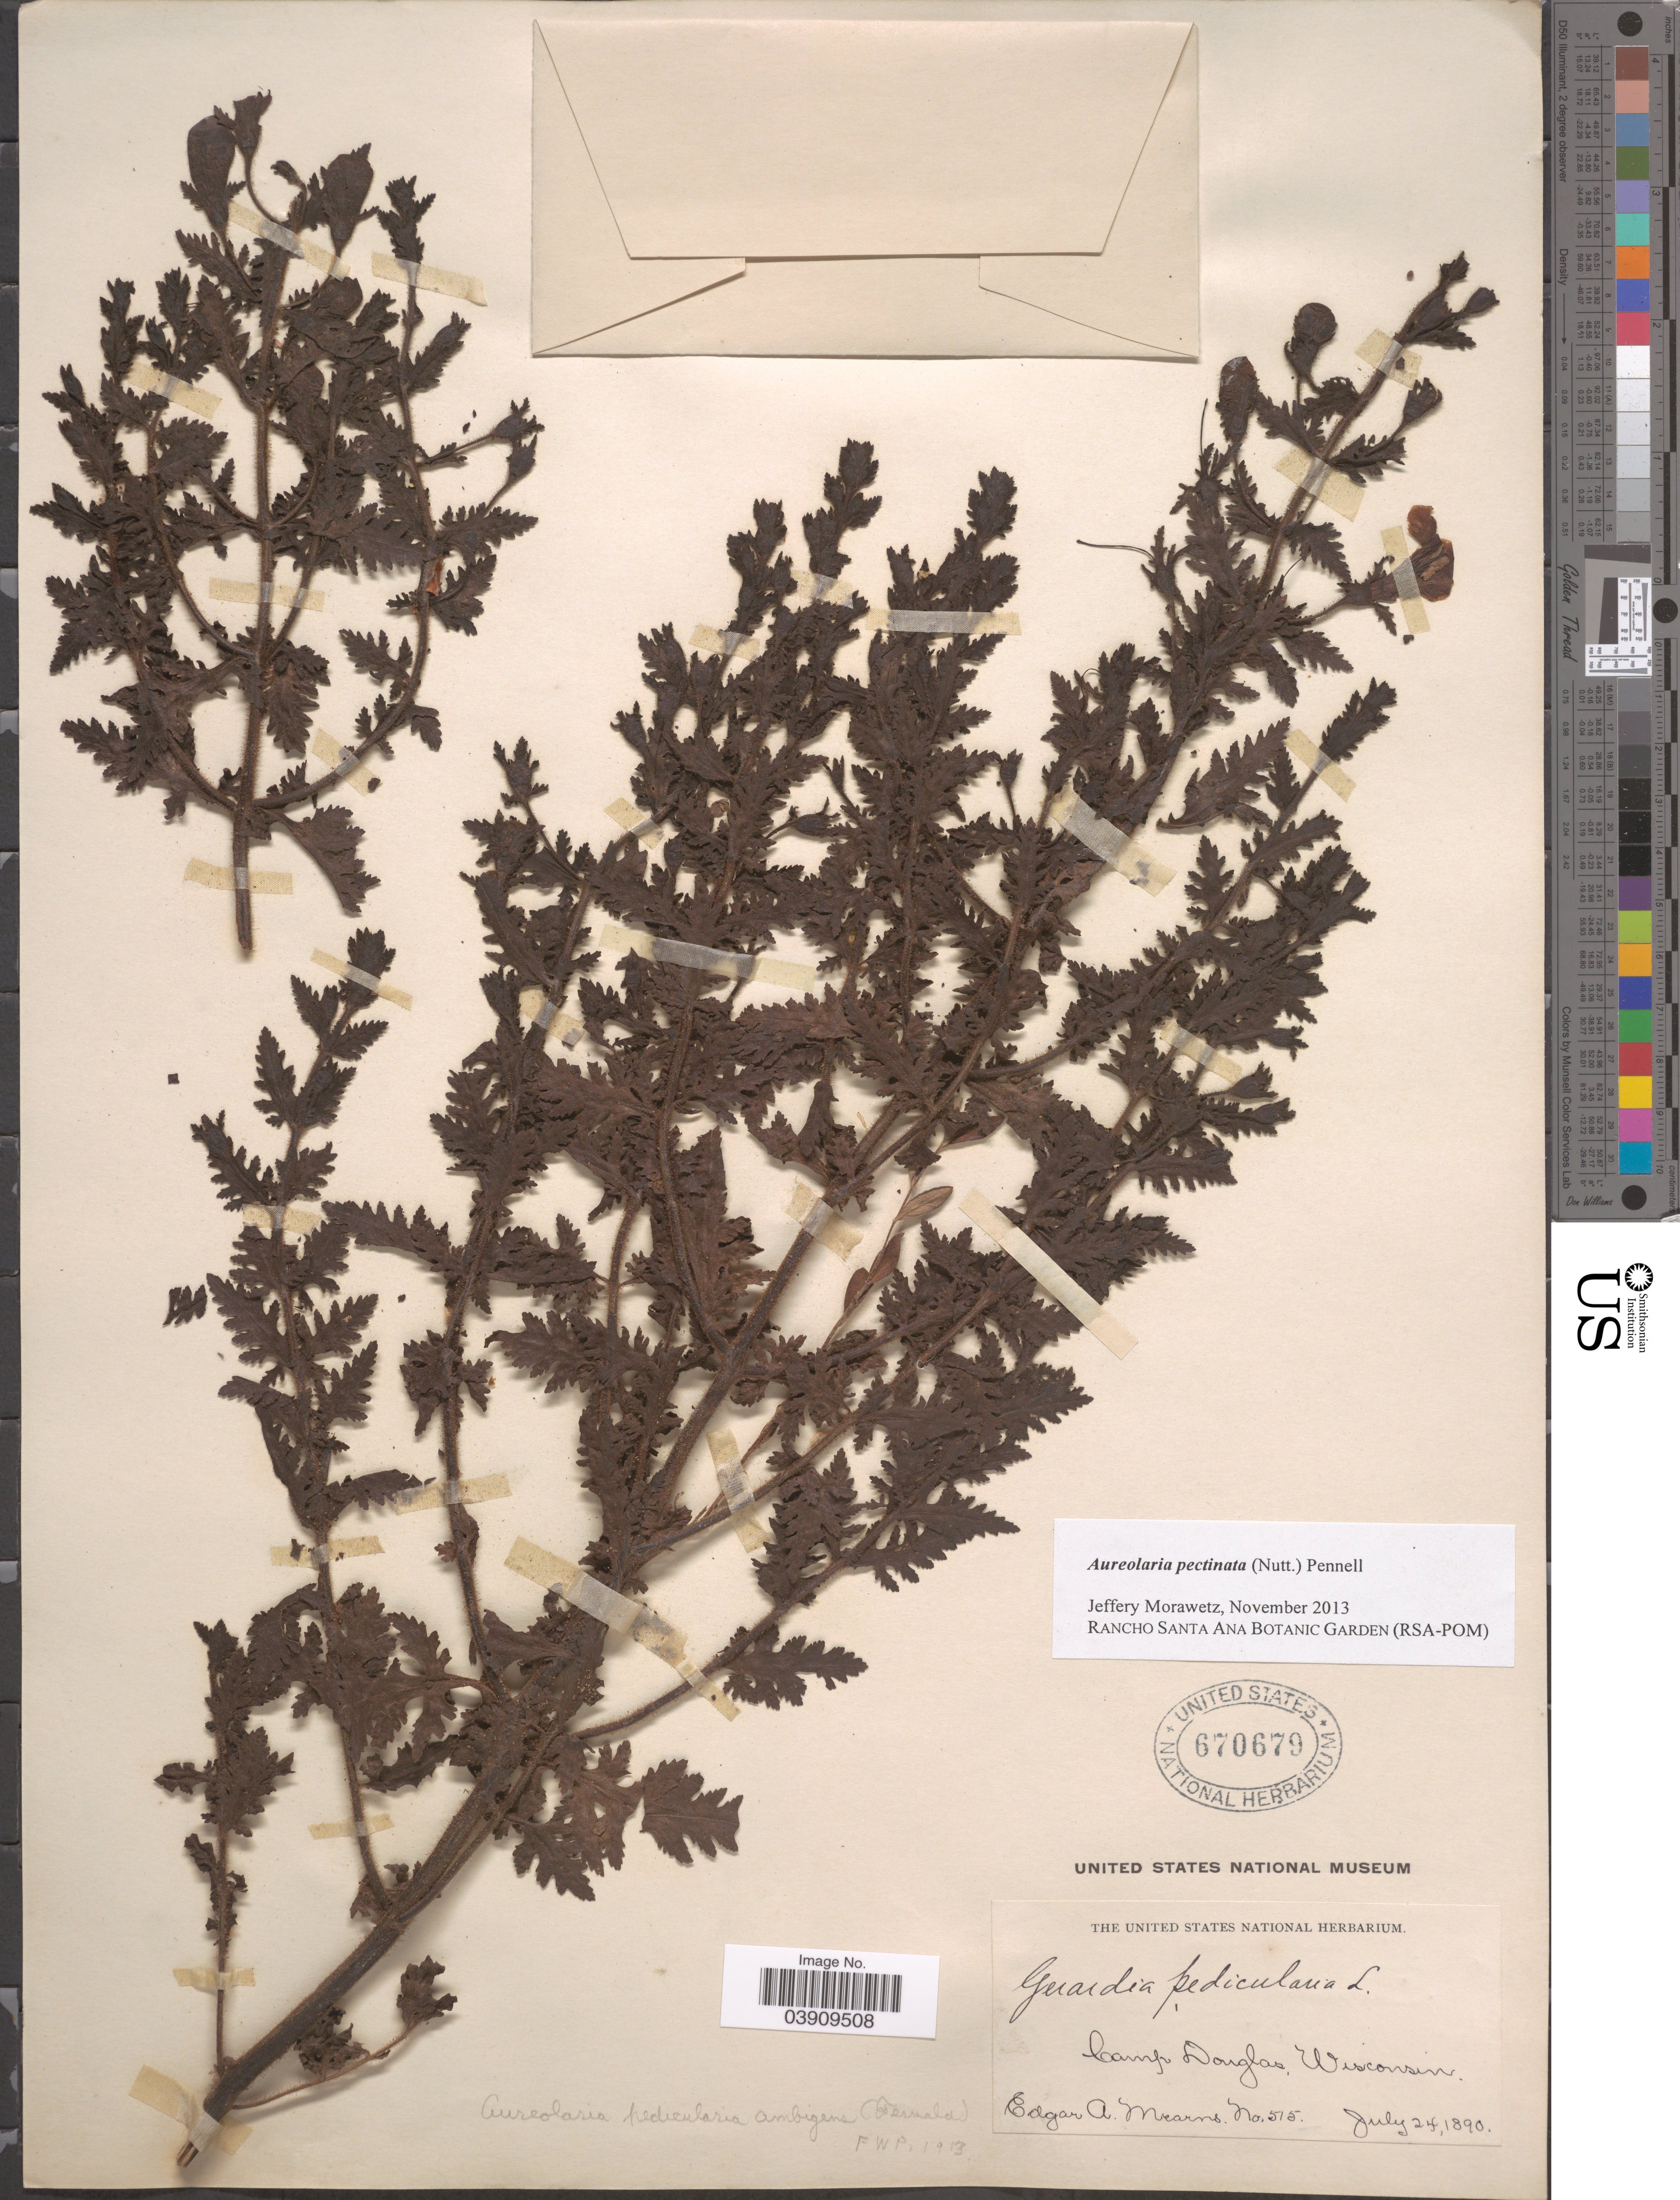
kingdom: Plantae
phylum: Tracheophyta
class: Magnoliopsida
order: Lamiales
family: Orobanchaceae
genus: Aureolaria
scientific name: Aureolaria pectinata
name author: (Nutt.) Pennell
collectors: E. A. Mearns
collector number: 515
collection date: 1890-07-24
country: United States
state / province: Wisconsin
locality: Camp Douglas.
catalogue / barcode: US 670679